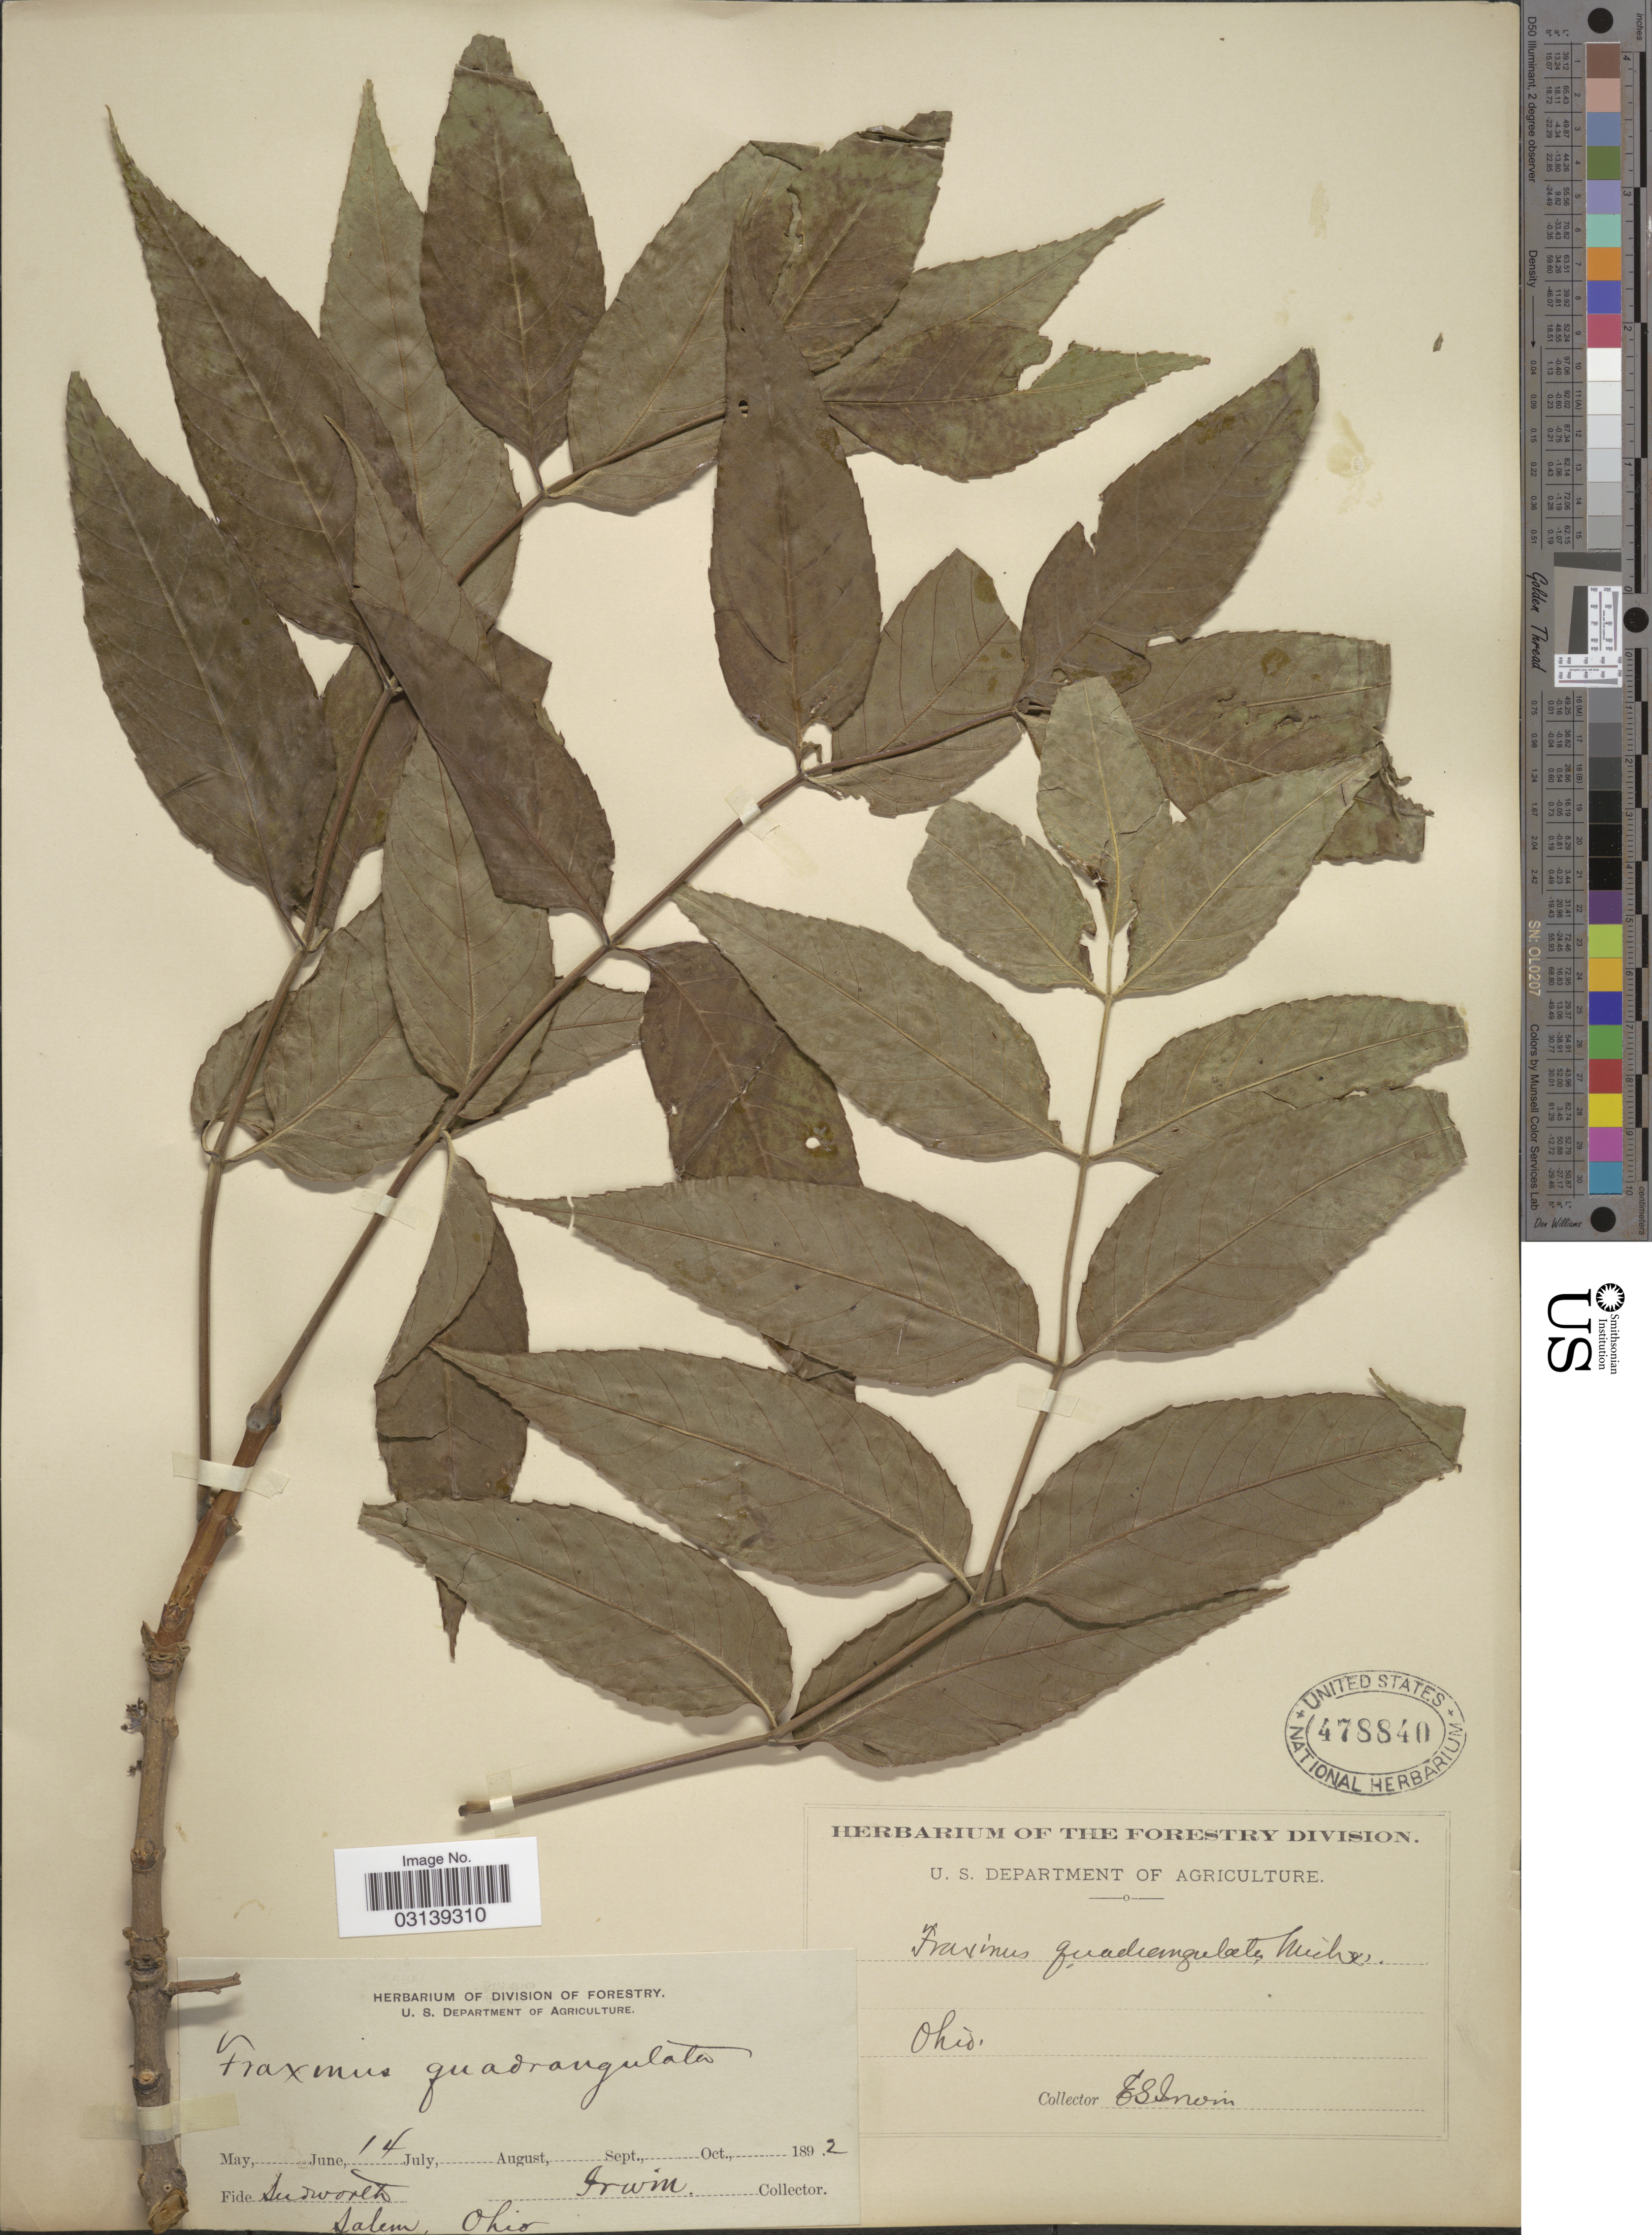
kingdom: Plantae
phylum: Tracheophyta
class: Magnoliopsida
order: Lamiales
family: Oleaceae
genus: Fraxinus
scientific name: Fraxinus quadrangulata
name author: Michx.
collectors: E. Irwin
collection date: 1892-06-14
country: United States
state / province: Ohio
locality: Salem.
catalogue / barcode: US 478840